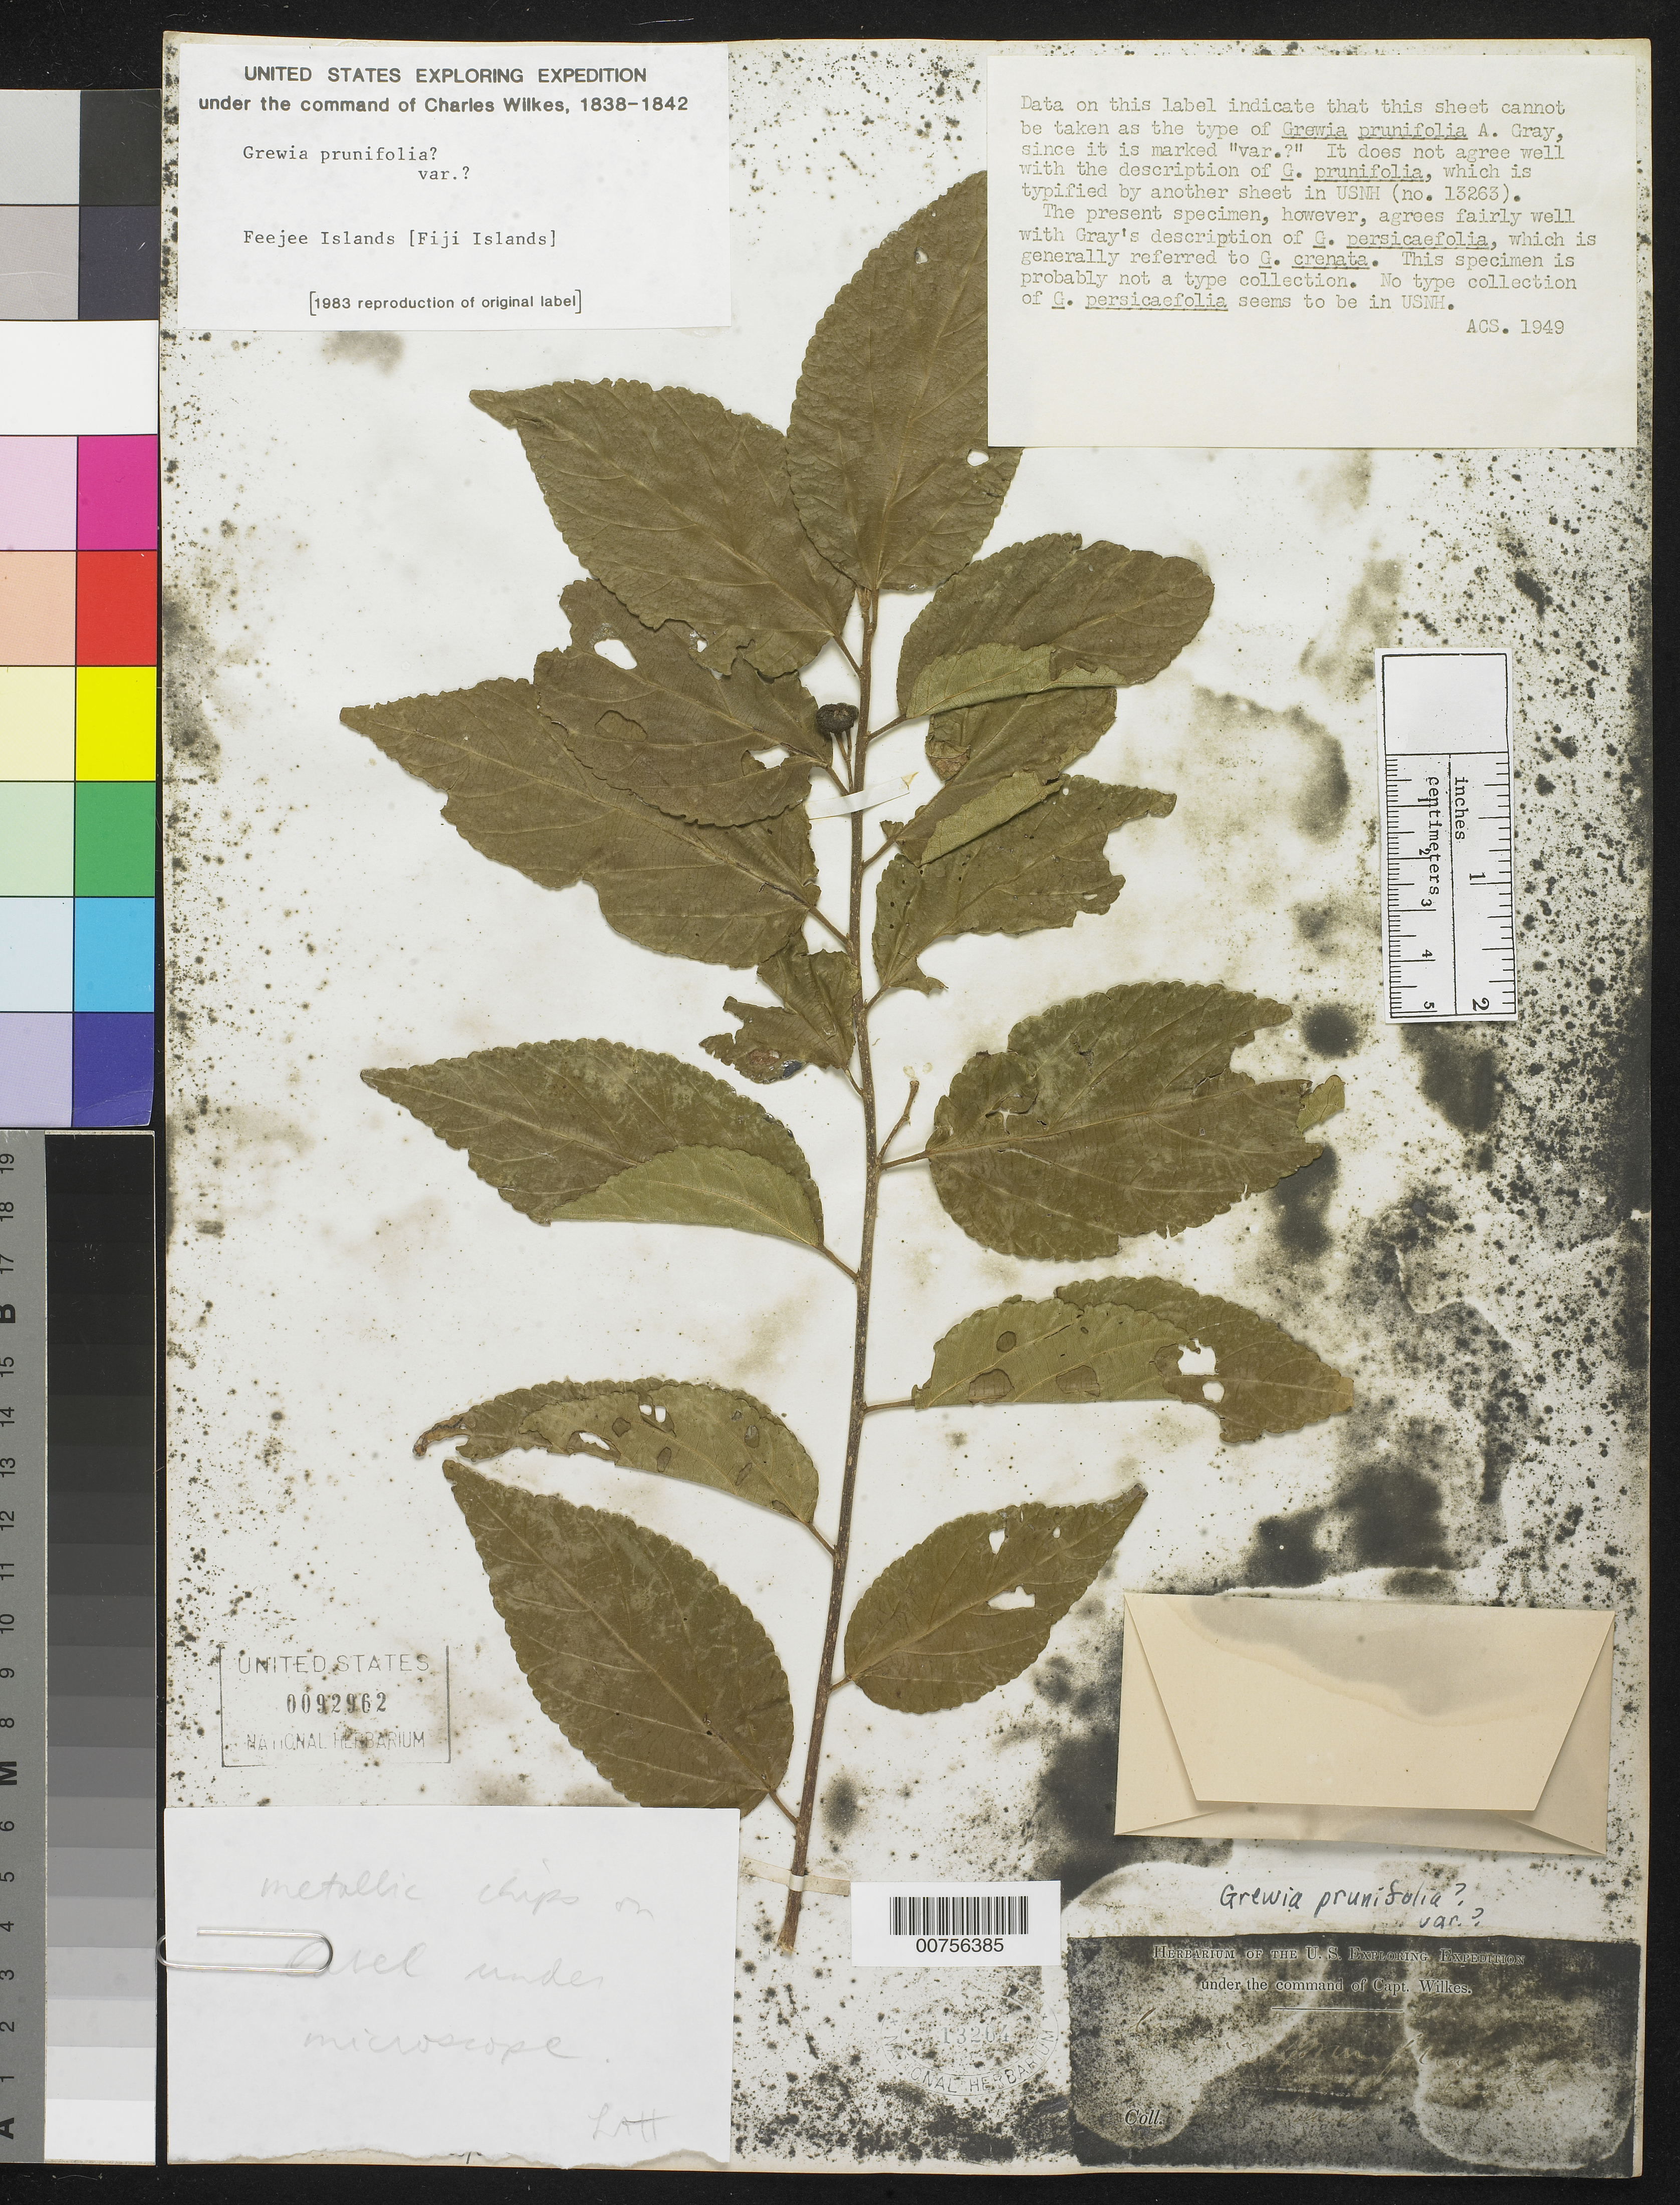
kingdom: Plantae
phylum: Tracheophyta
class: Magnoliopsida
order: Malvales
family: Malvaceae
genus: Grewia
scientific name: Grewia prunifolia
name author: A. Gray in Wilkes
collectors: Wilkes Explor. Exped.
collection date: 1838/1842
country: Fiji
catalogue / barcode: US 92962